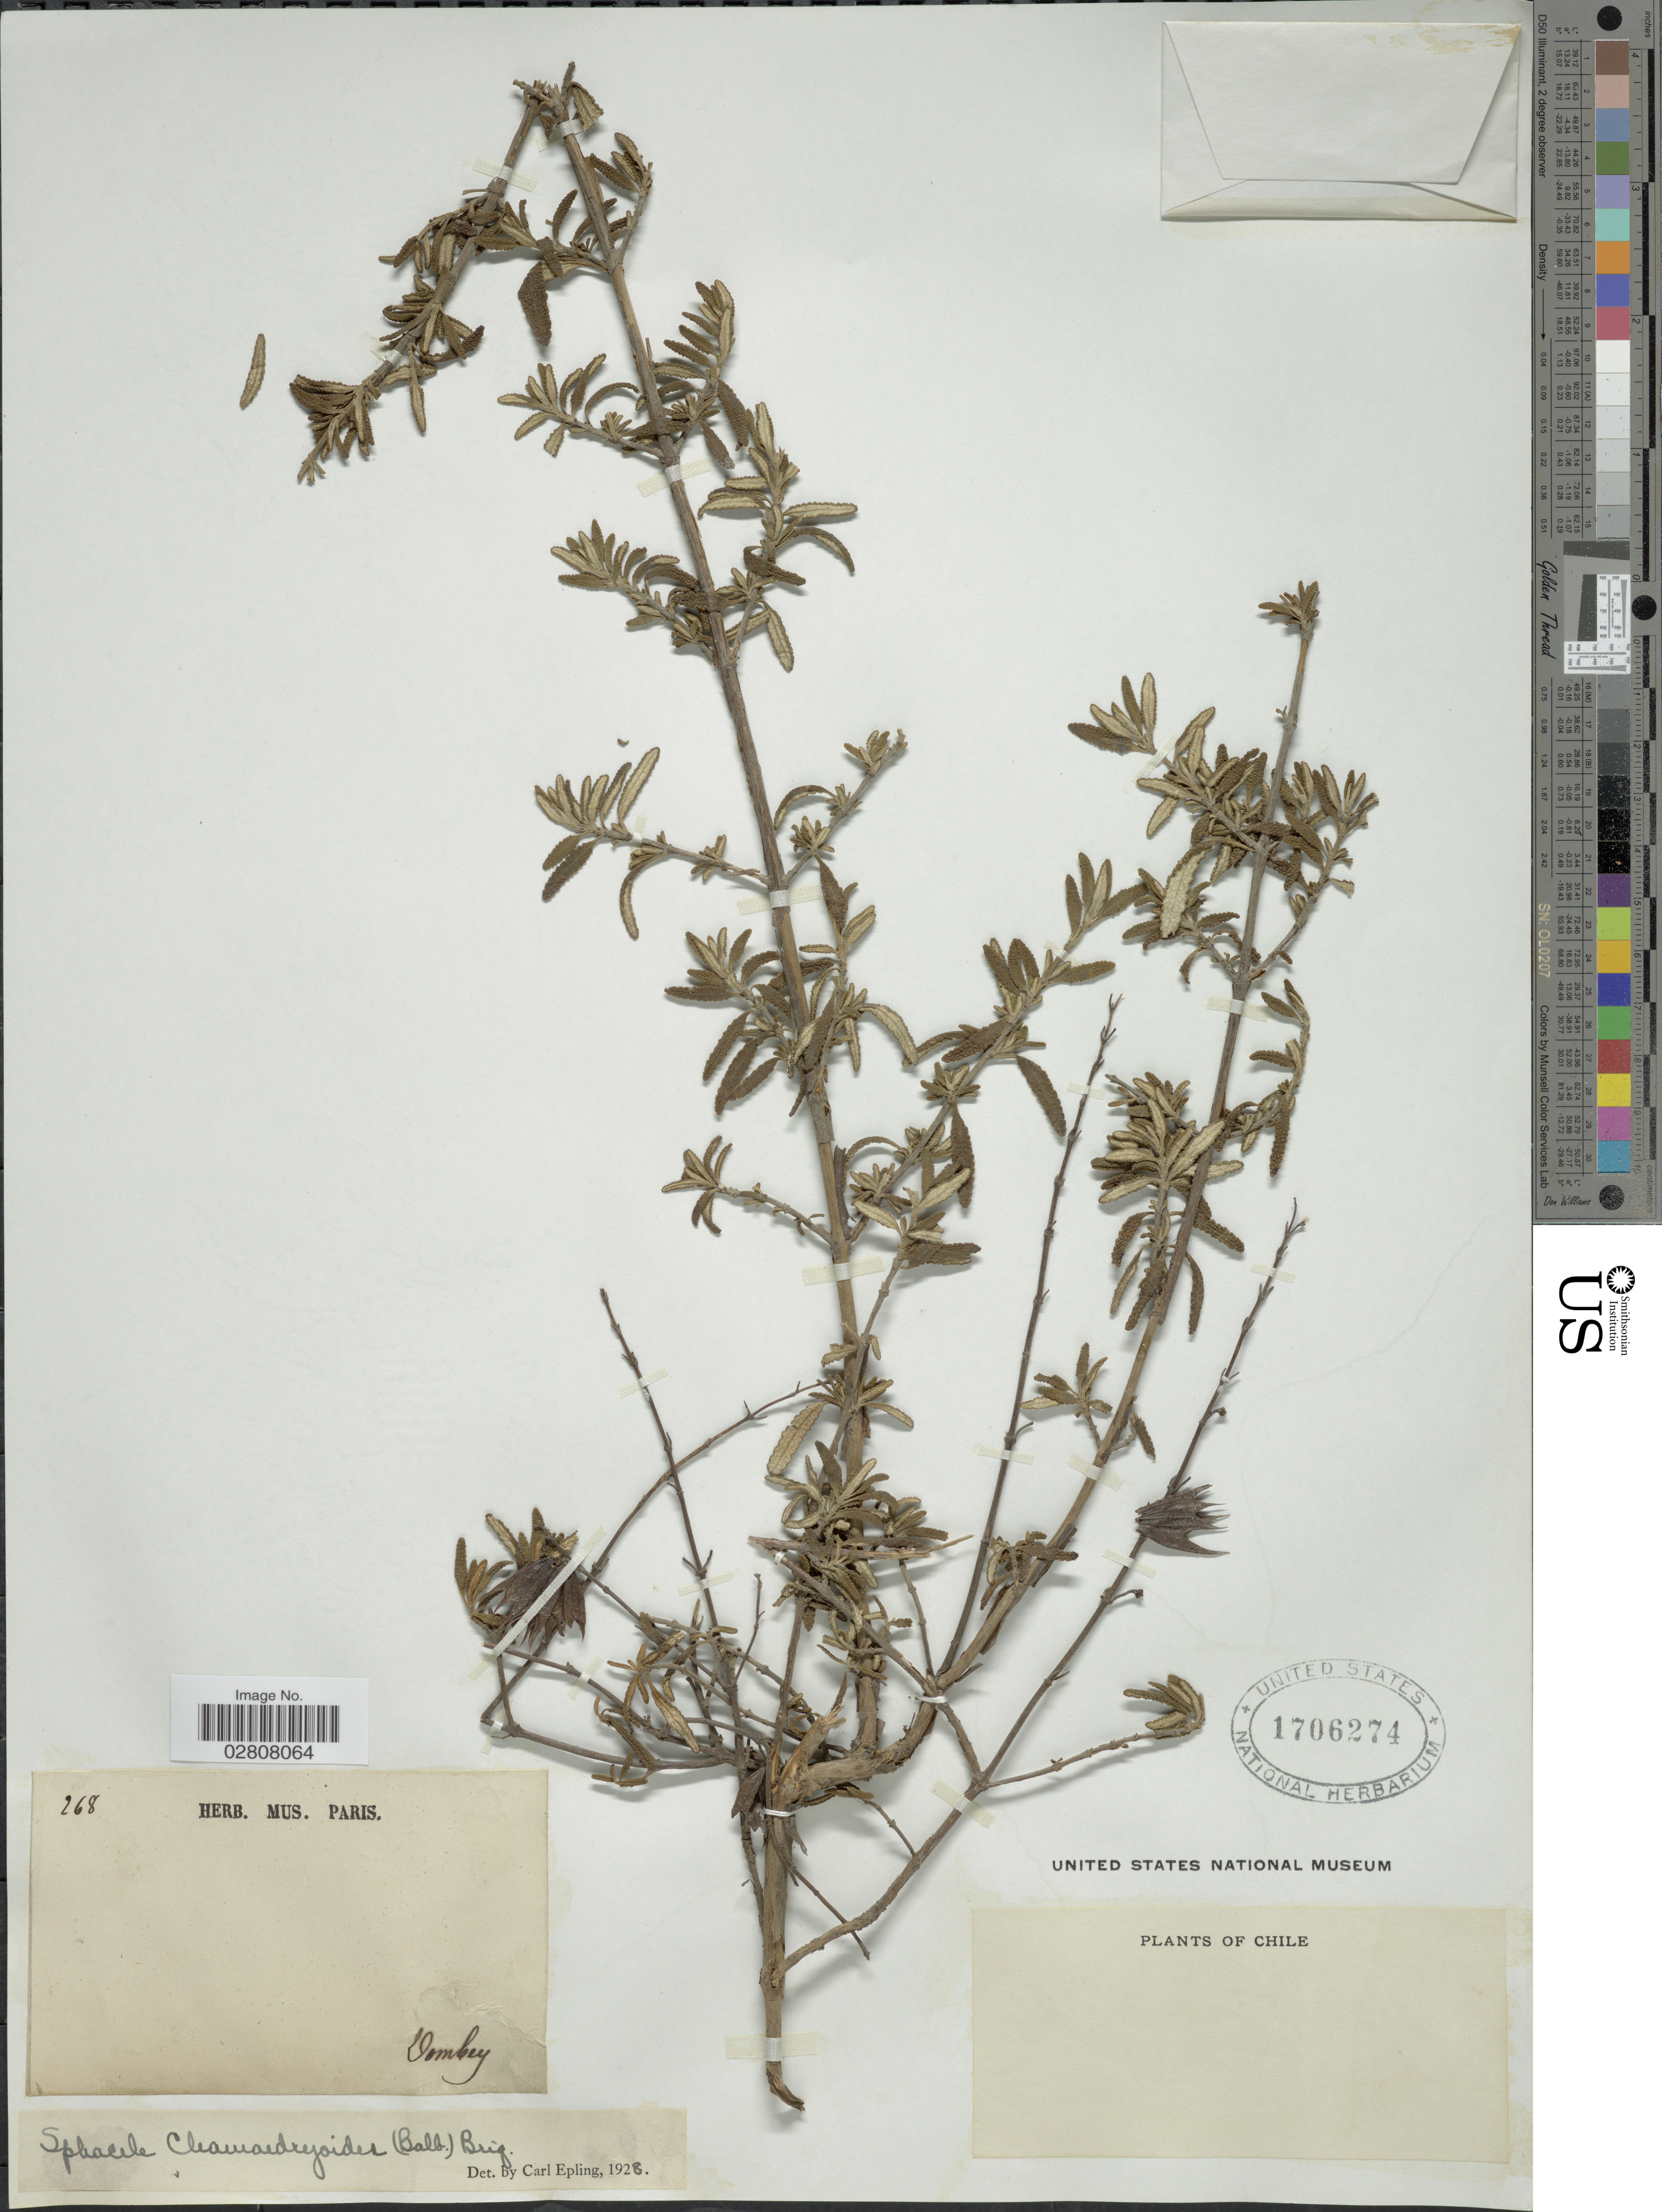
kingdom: Plantae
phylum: Tracheophyta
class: Magnoliopsida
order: Lamiales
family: Lamiaceae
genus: Lepechinia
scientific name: Lepechinia chamaedryoides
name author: (Balb.) Epling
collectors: Dombey, --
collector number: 268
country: Chile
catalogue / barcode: US 1706274